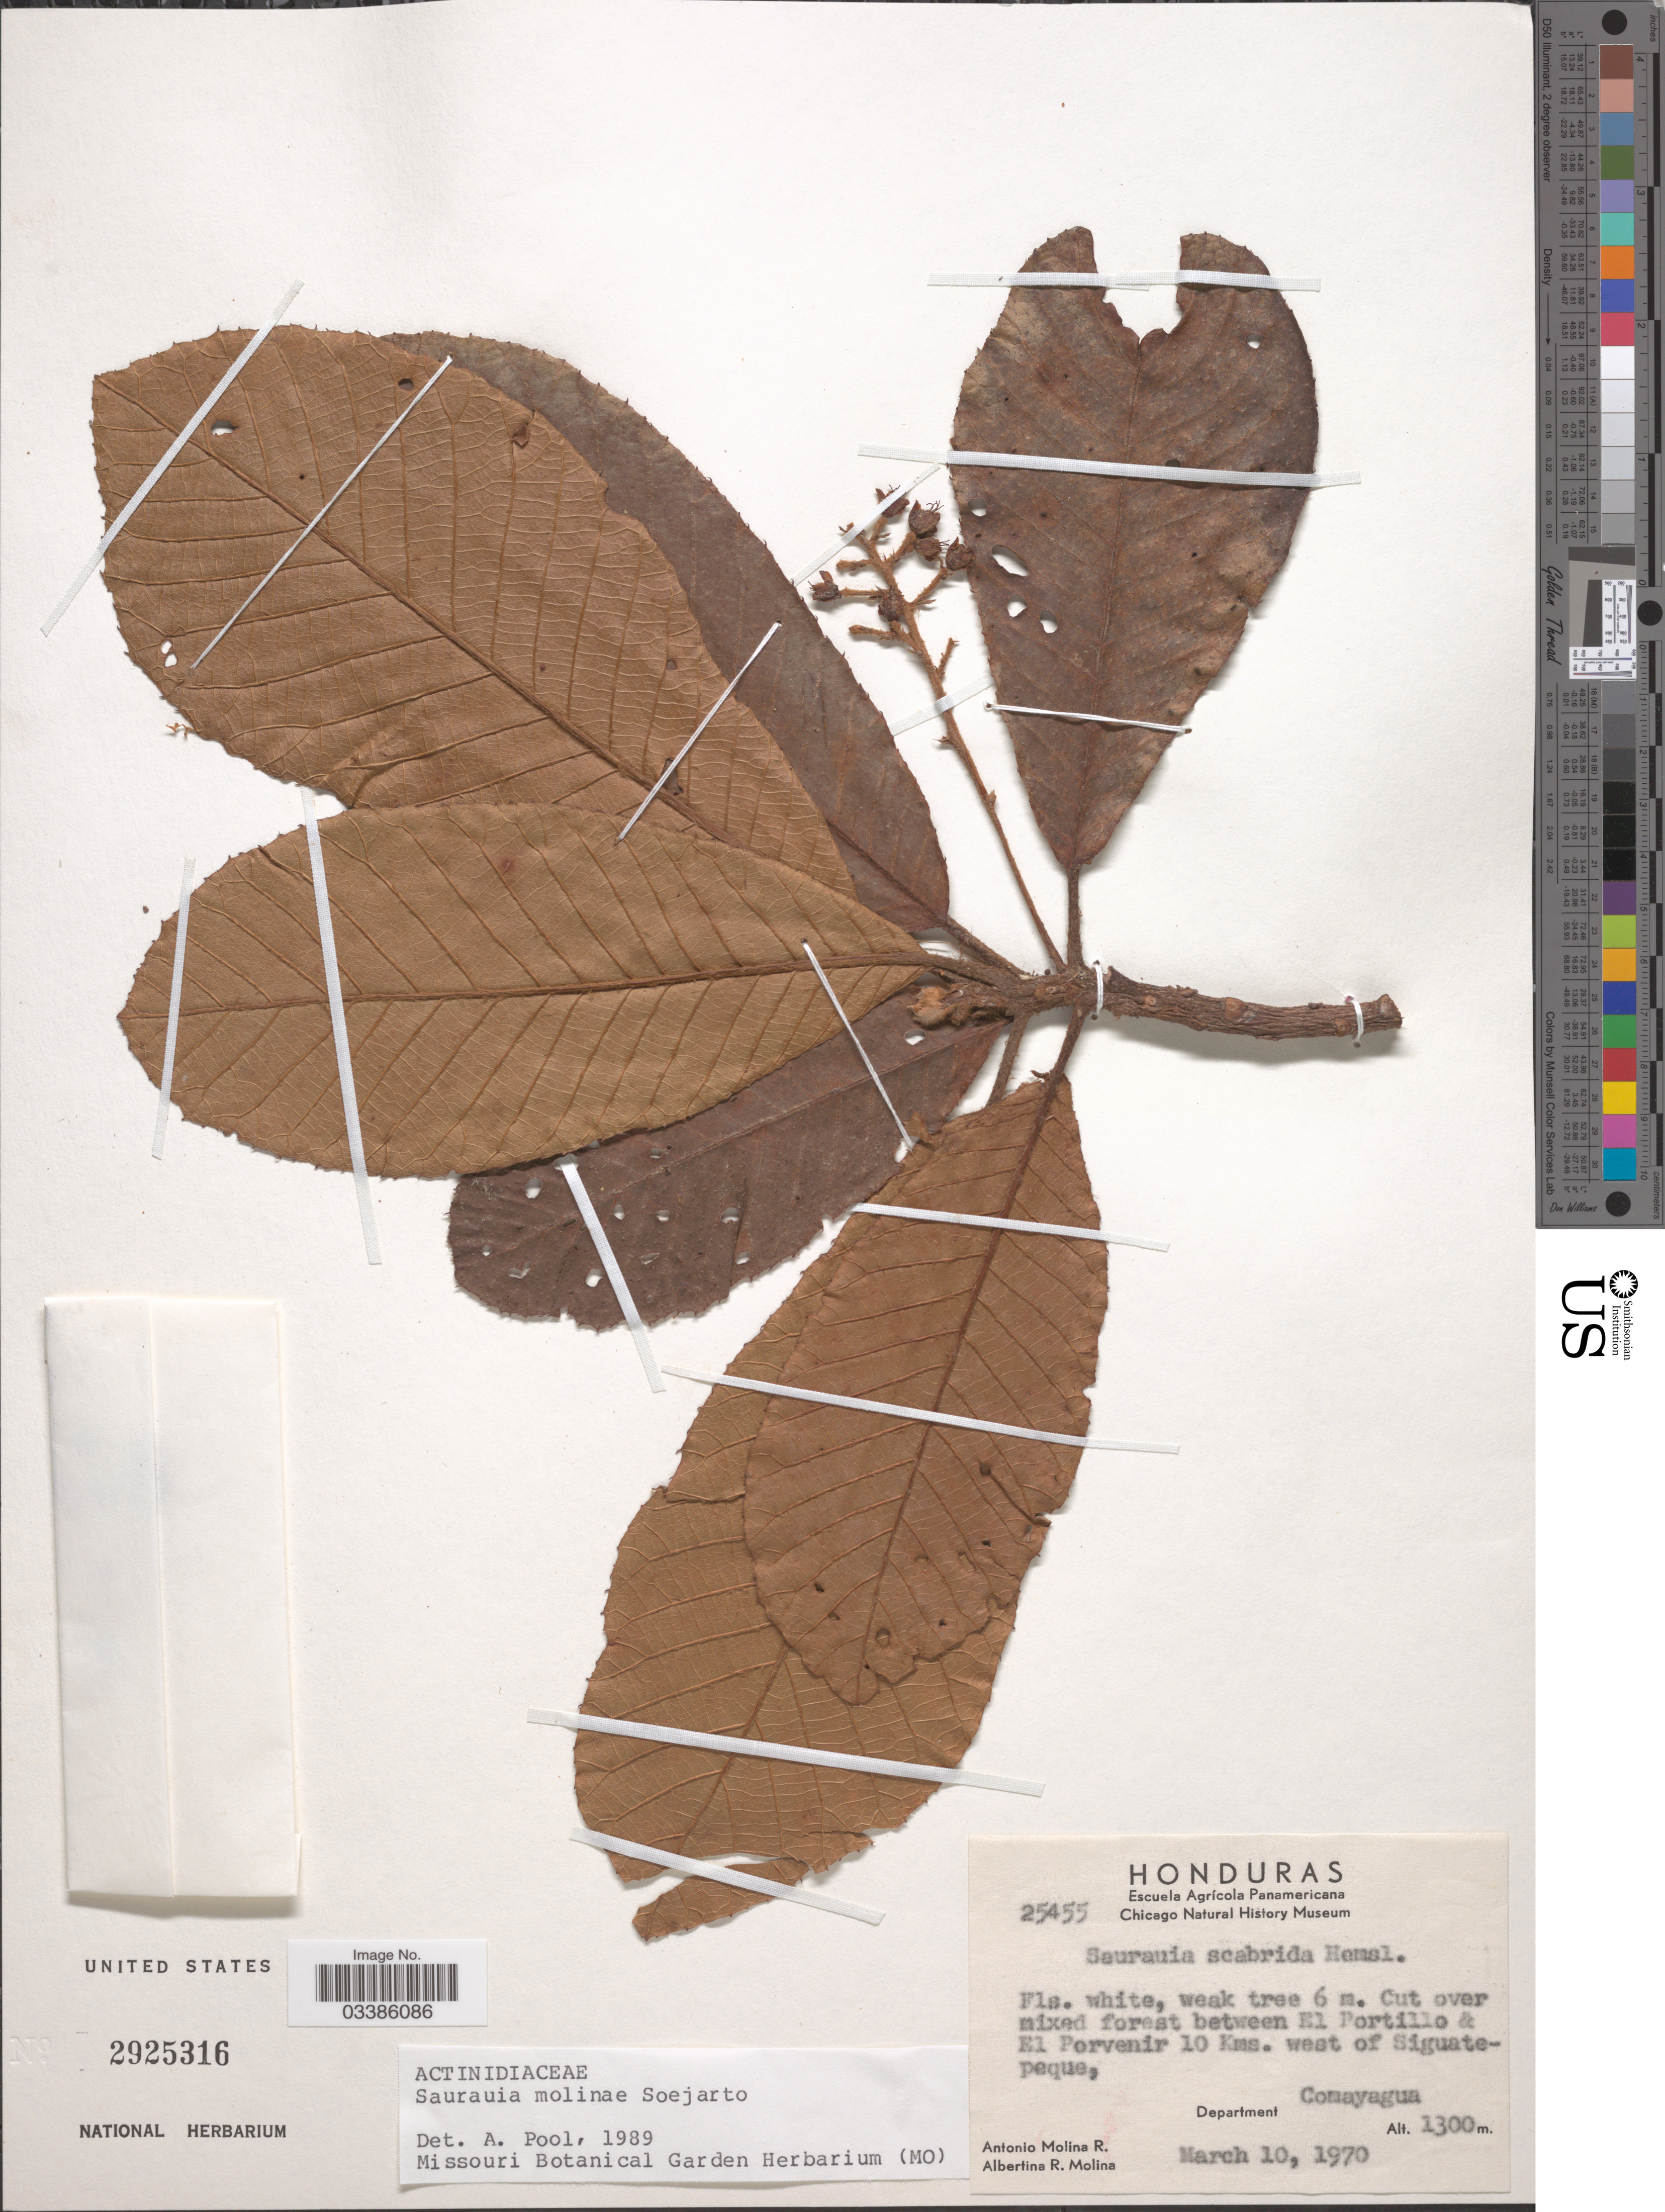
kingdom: Plantae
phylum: Tracheophyta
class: Magnoliopsida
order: Ericales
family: Actinidiaceae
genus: Saurauia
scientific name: Saurauia molinae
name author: Soejarto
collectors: A. Molina R. & A. R. Molina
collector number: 25455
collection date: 1970-03-10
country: Honduras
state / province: Comayagua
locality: Cut over mixed forest between El Portillo & El Porvenir 10 Kms. west of Siguatepeque. Department Comayagua.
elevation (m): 1300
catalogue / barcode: US 2925316